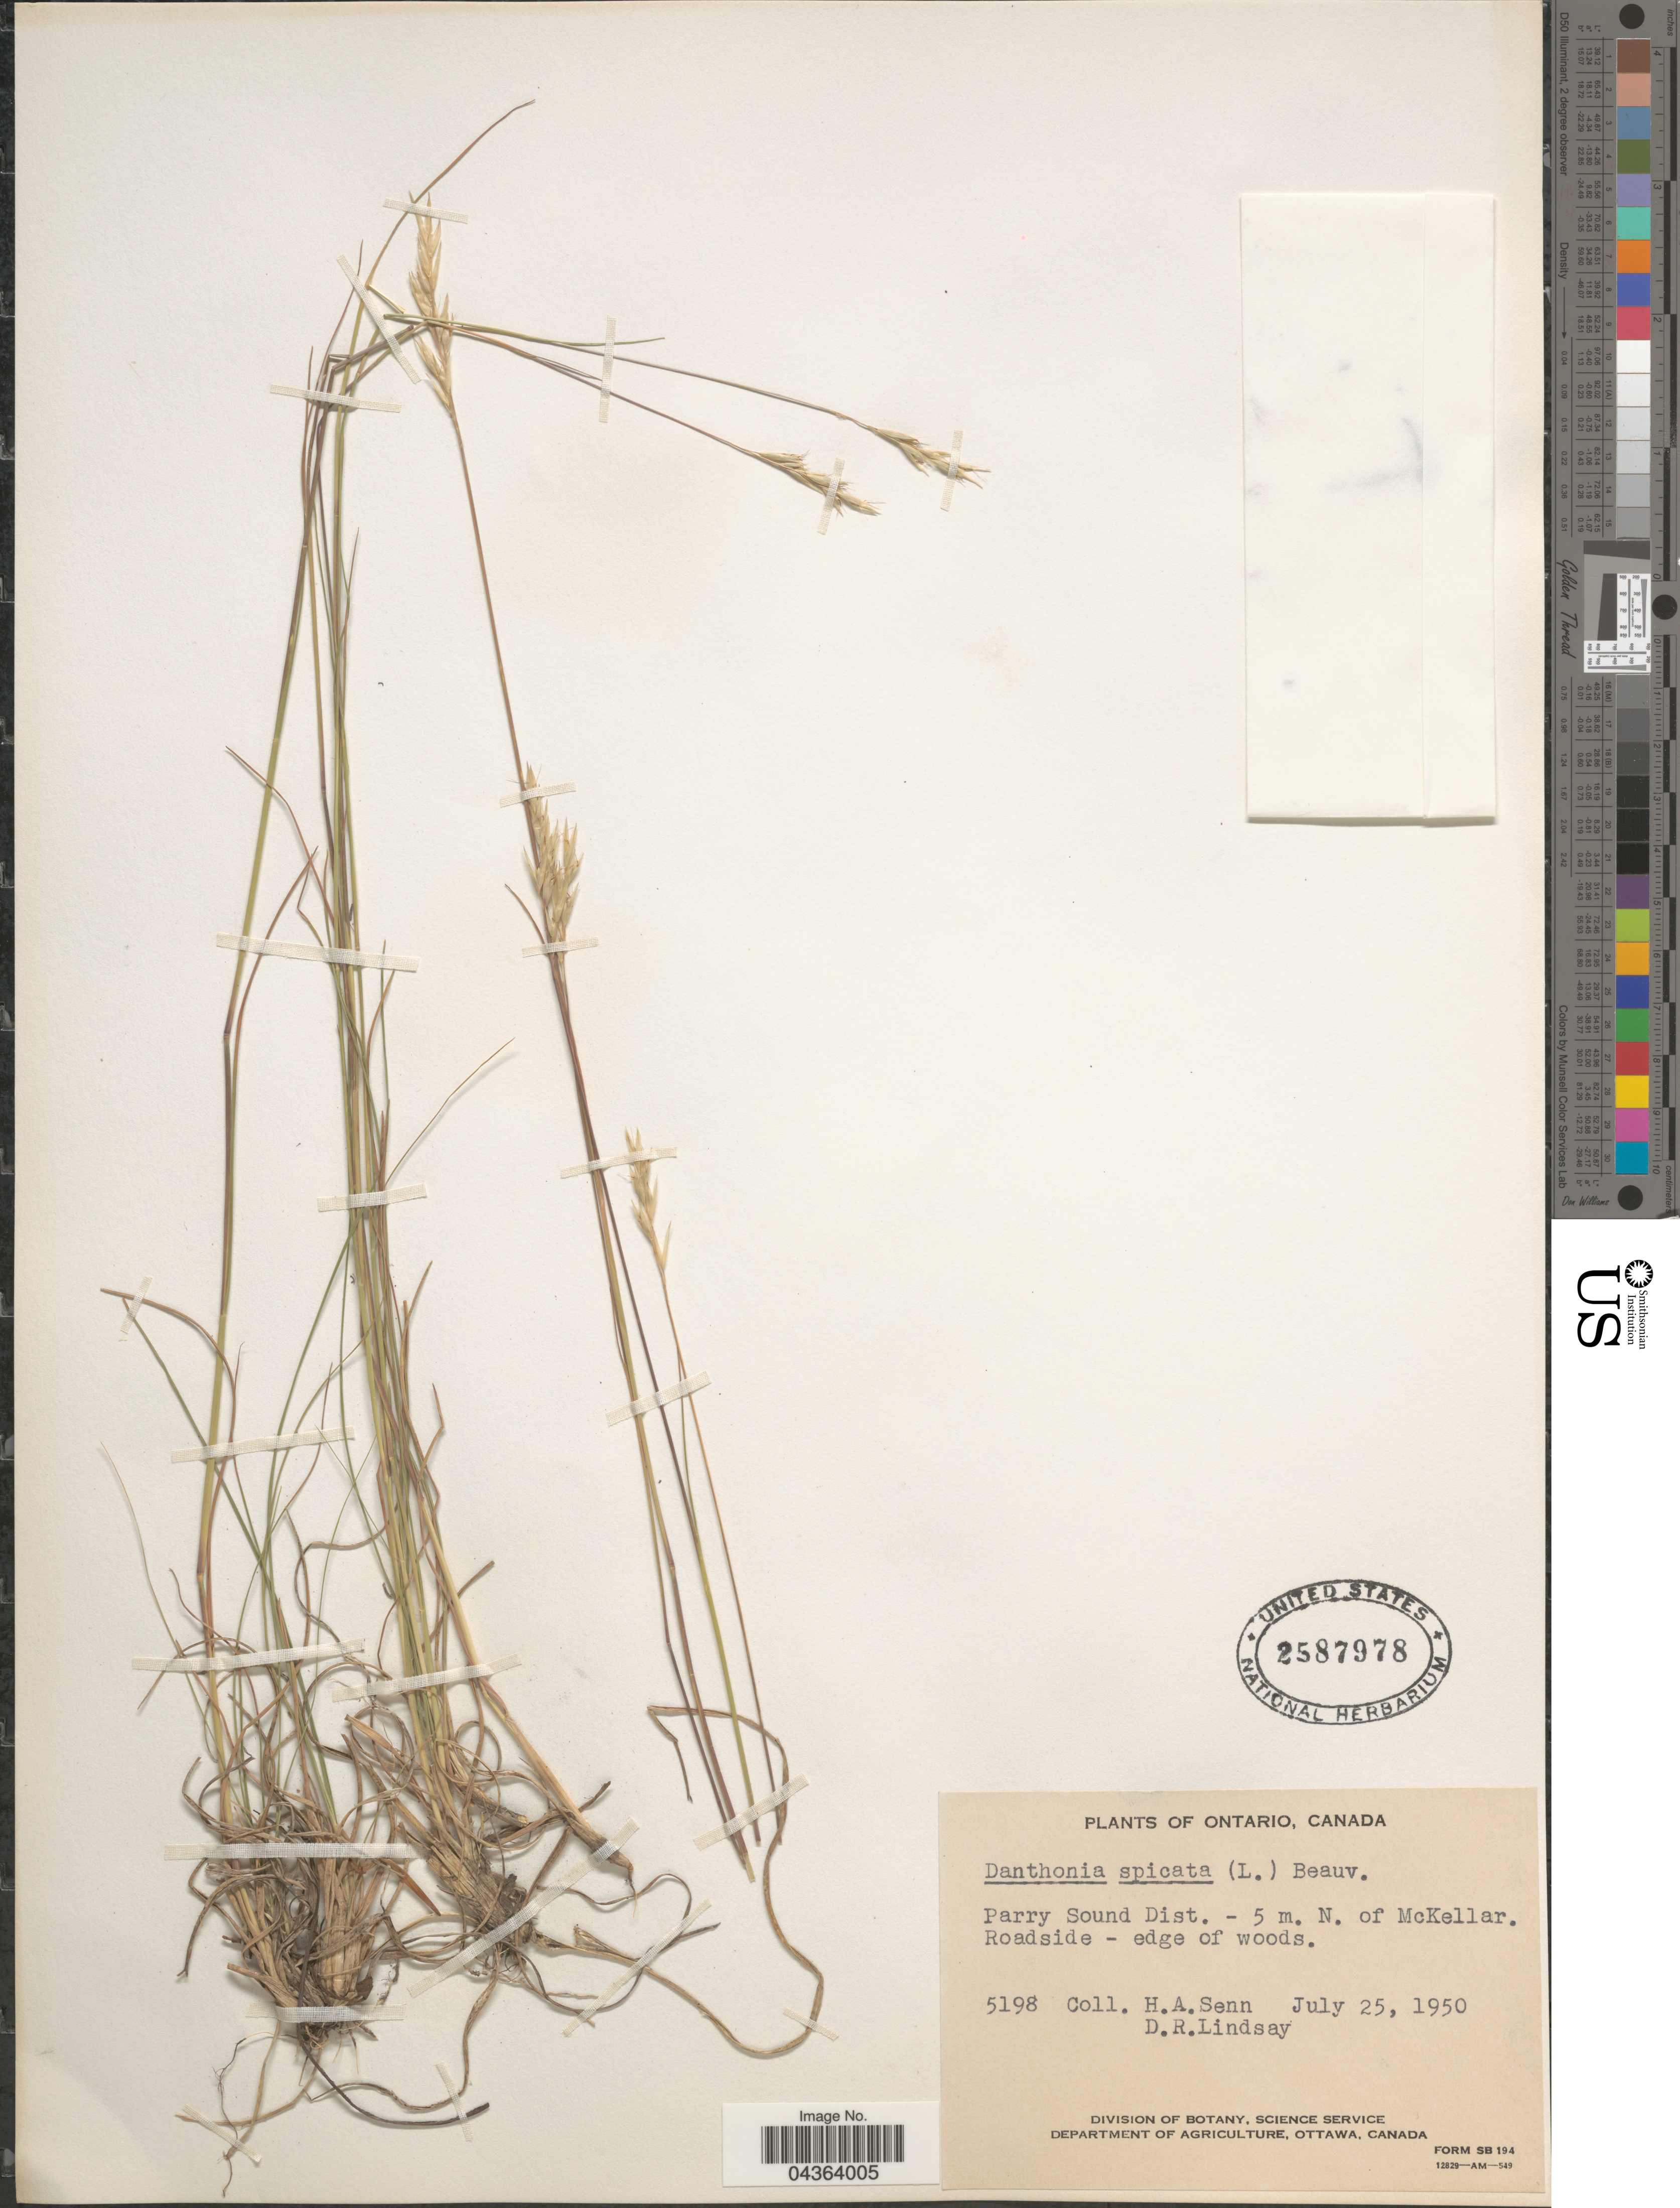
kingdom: Plantae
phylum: Tracheophyta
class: Liliopsida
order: Poales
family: Poaceae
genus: Danthonia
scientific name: Danthonia spicata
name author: (L.) P. Beauv. ex Roem. & Schult.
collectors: H. Senn & D. Lindsay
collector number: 5198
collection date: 1950-07-25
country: Canada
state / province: Ontario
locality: Parry Sound Dist. - 5 m. N. of McKellar. Roadside - edge of woods.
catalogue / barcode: US 2587978